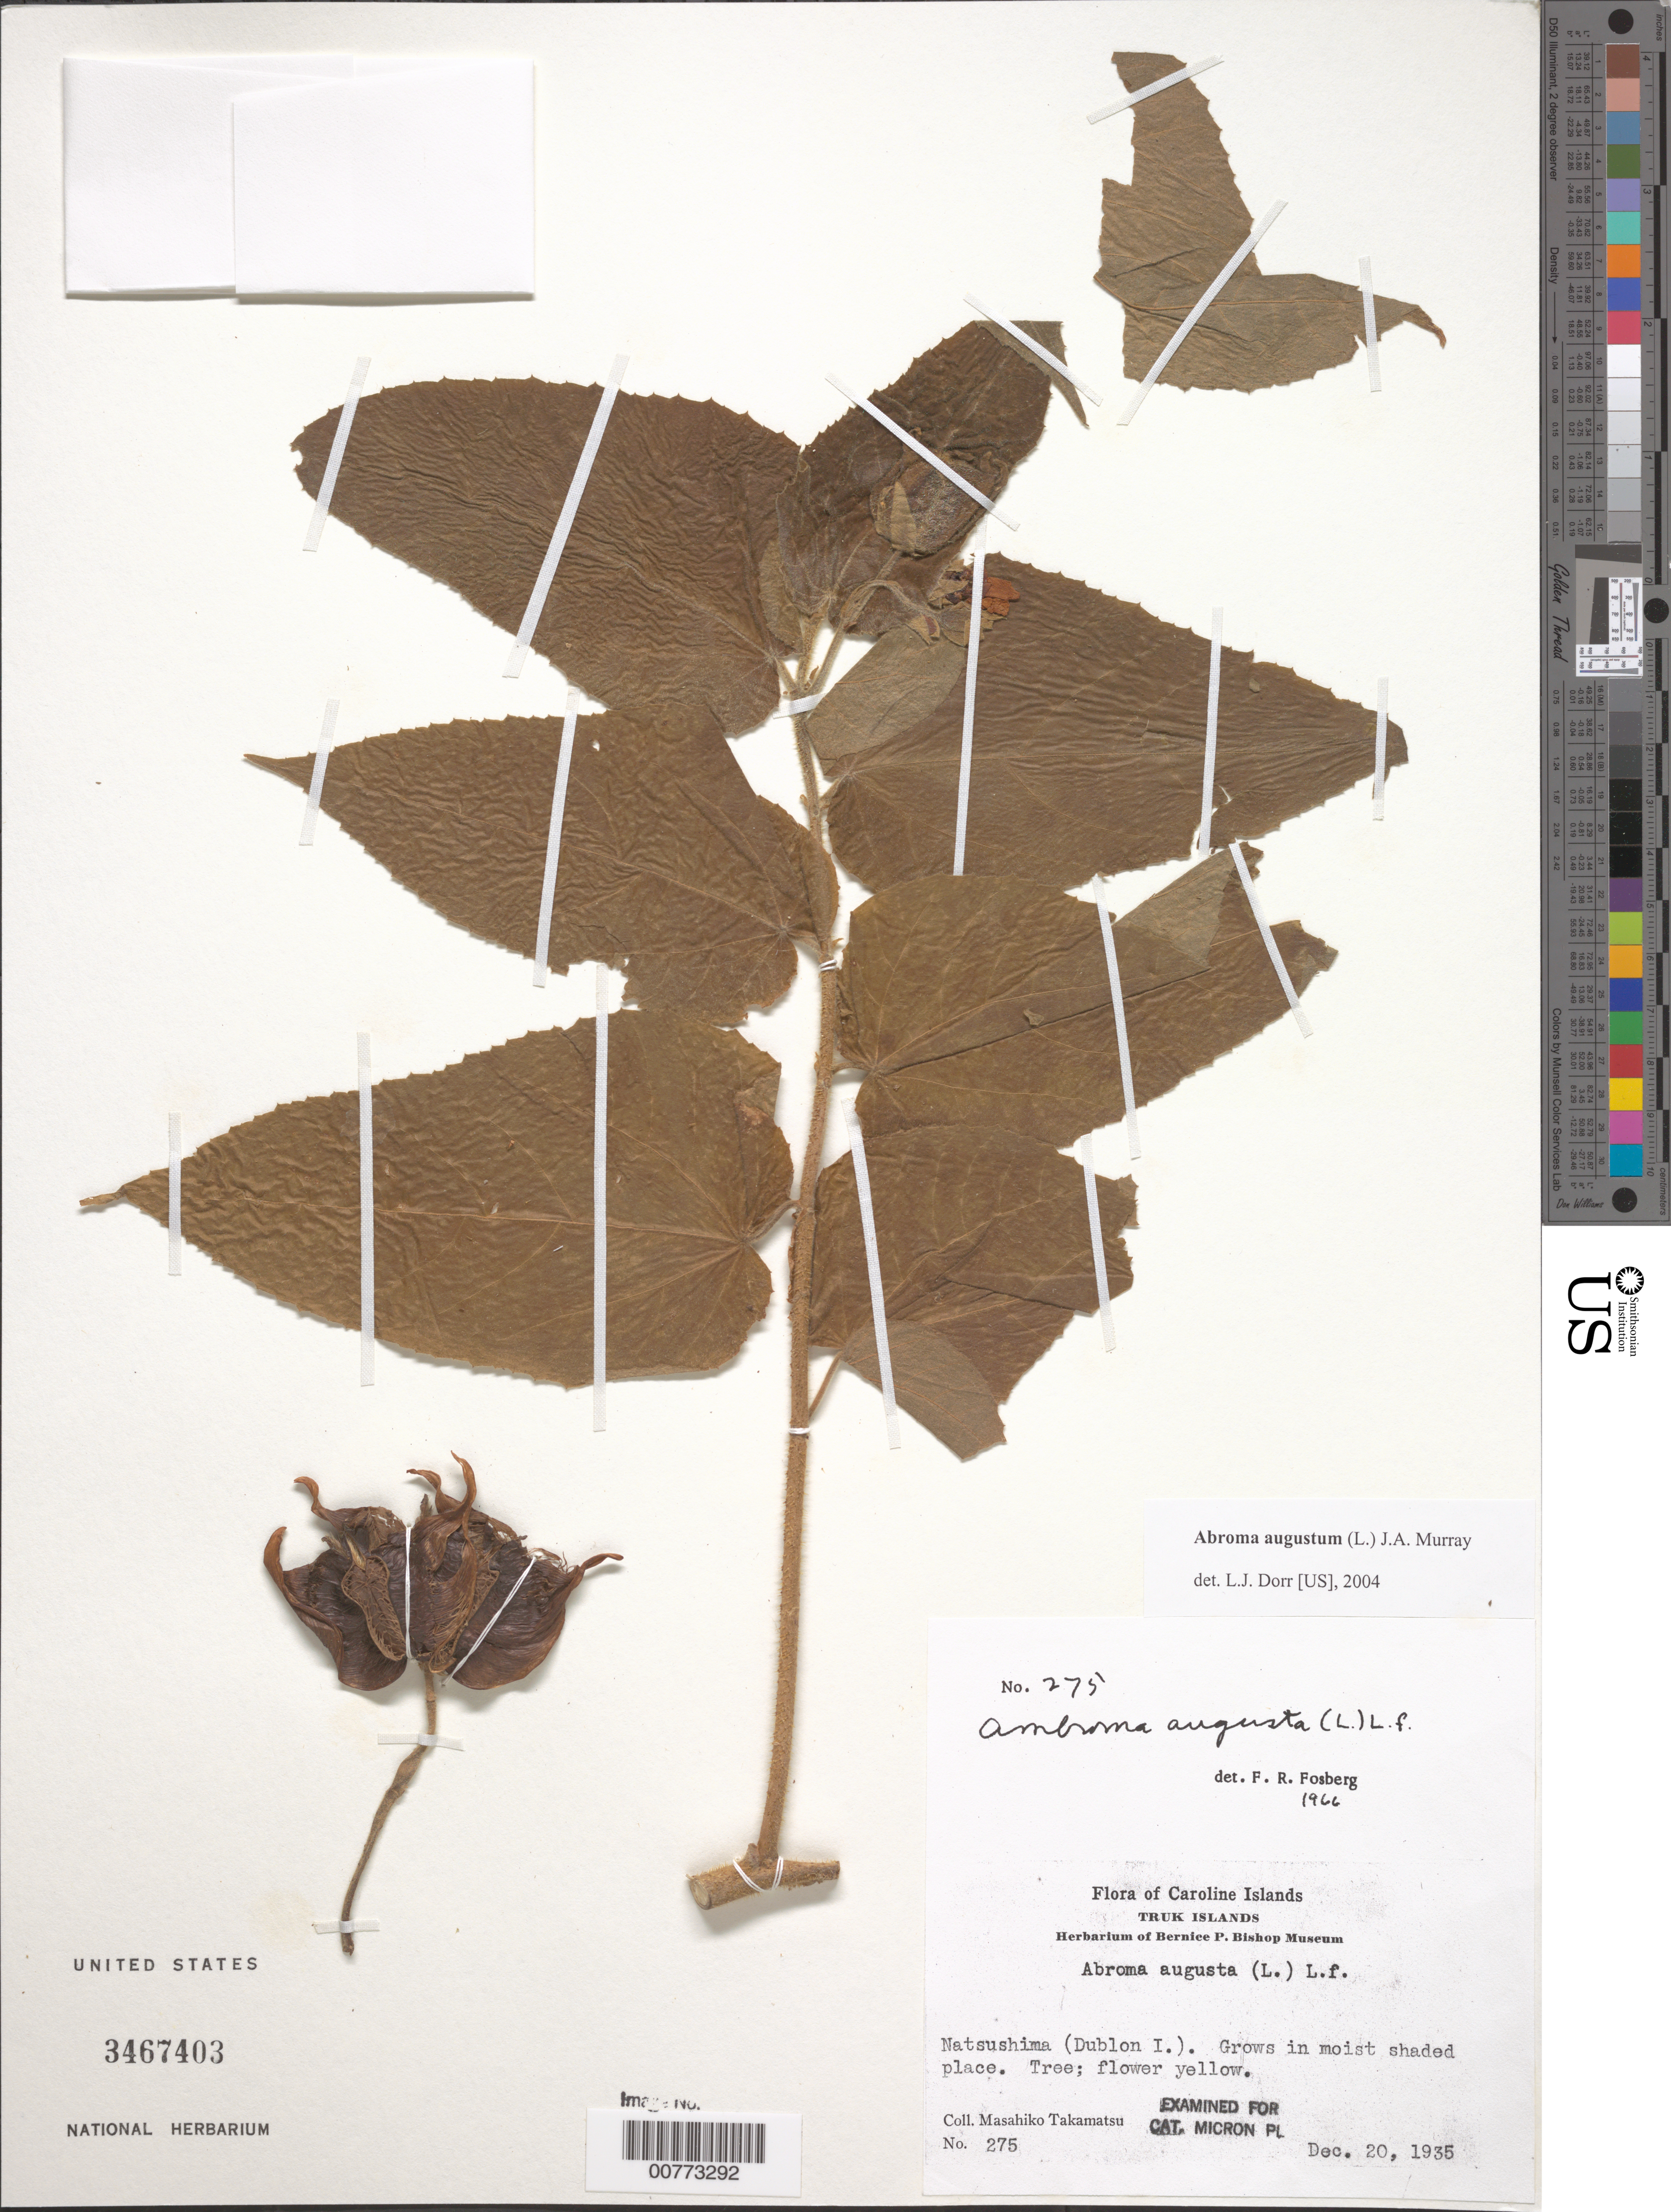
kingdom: Plantae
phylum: Tracheophyta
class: Magnoliopsida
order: Malvales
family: Malvaceae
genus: Abroma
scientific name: Abroma augusta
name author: (L.) L. f.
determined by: Dorr, L. J., (BOT), Smithsonian Institution - National Museum of Natural History (UNITED STATES)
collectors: M. Takamatsu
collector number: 275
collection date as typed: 20 Dec 1935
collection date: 1935-12-20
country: Micronesia, Federated States of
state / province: Truk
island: Dublon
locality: Natsushima (Dublon I.).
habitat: Moist shaded place.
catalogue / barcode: US 3467403